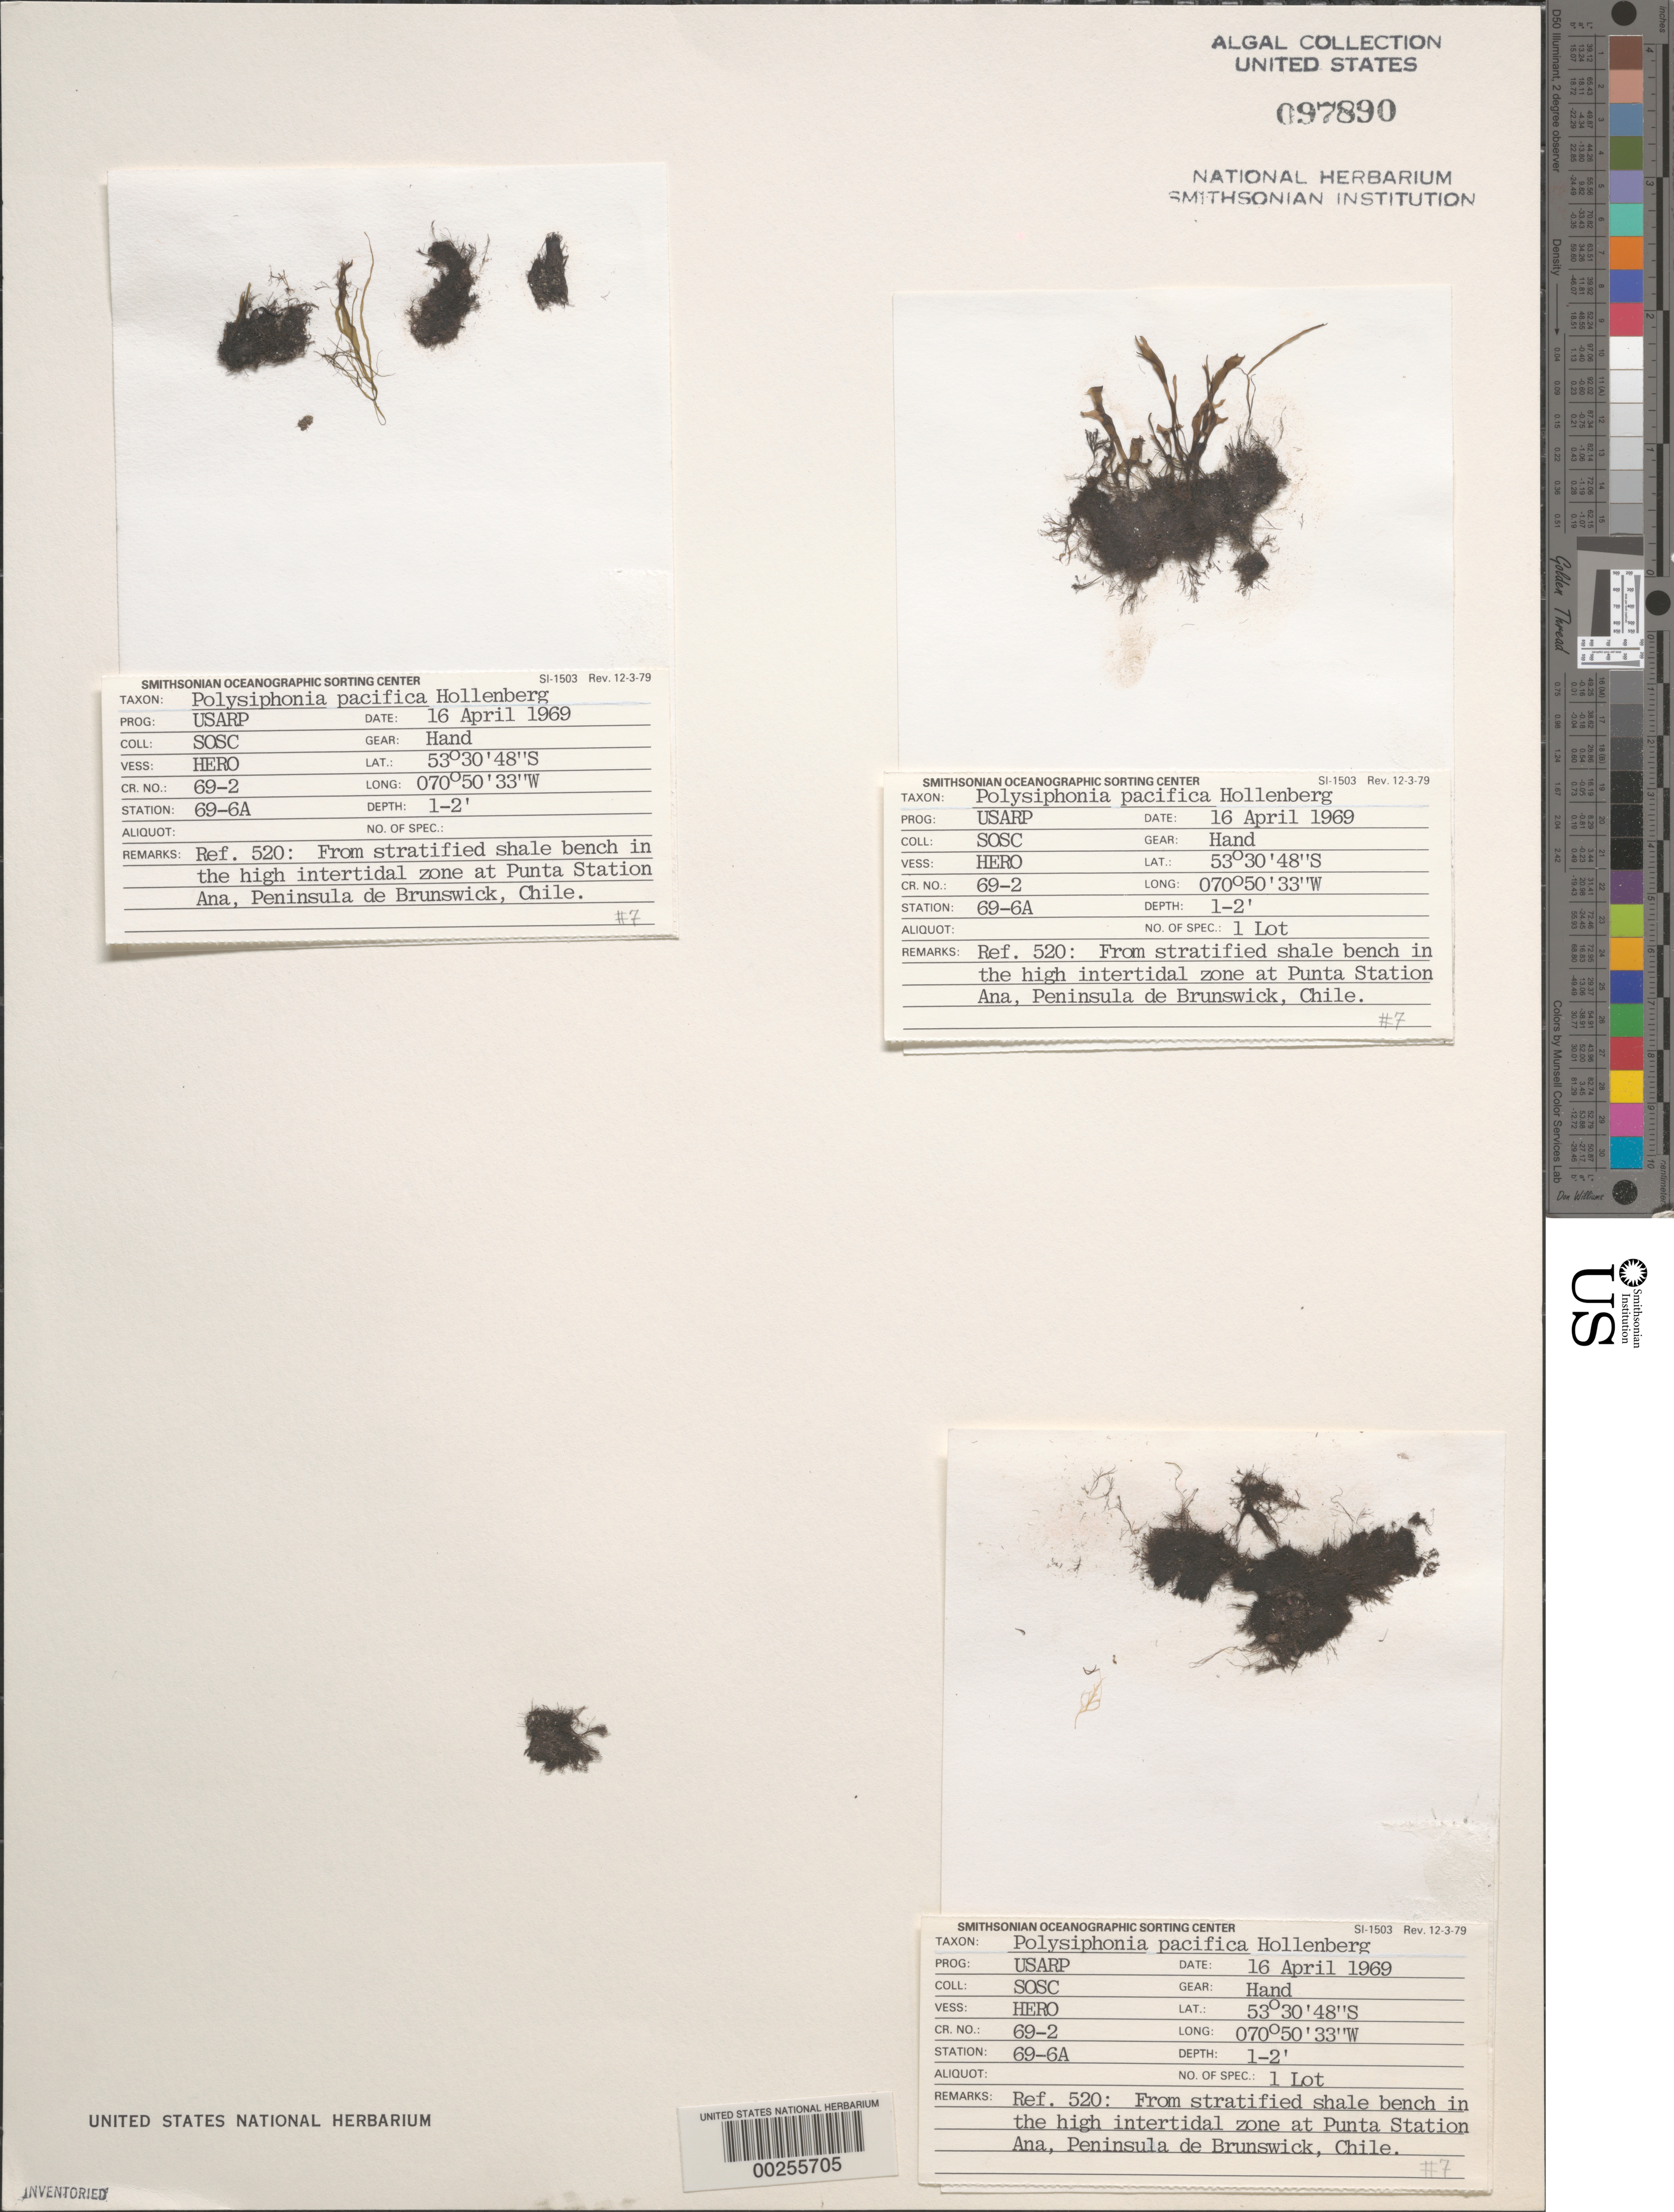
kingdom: Plantae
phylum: Rhodophyta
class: Florideophyceae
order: Ceramiales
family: Rhodomelaceae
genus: Polysiphonia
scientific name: Polysiphonia pacifica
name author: Hollenb.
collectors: SOSC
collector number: Station 69-6a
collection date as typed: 16 Apr 1969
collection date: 1969-04-16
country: Chile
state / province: Magallanes y de la Antártica Chilena (XII)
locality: Peninsula de brunswick, punta santa ana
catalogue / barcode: US 97890